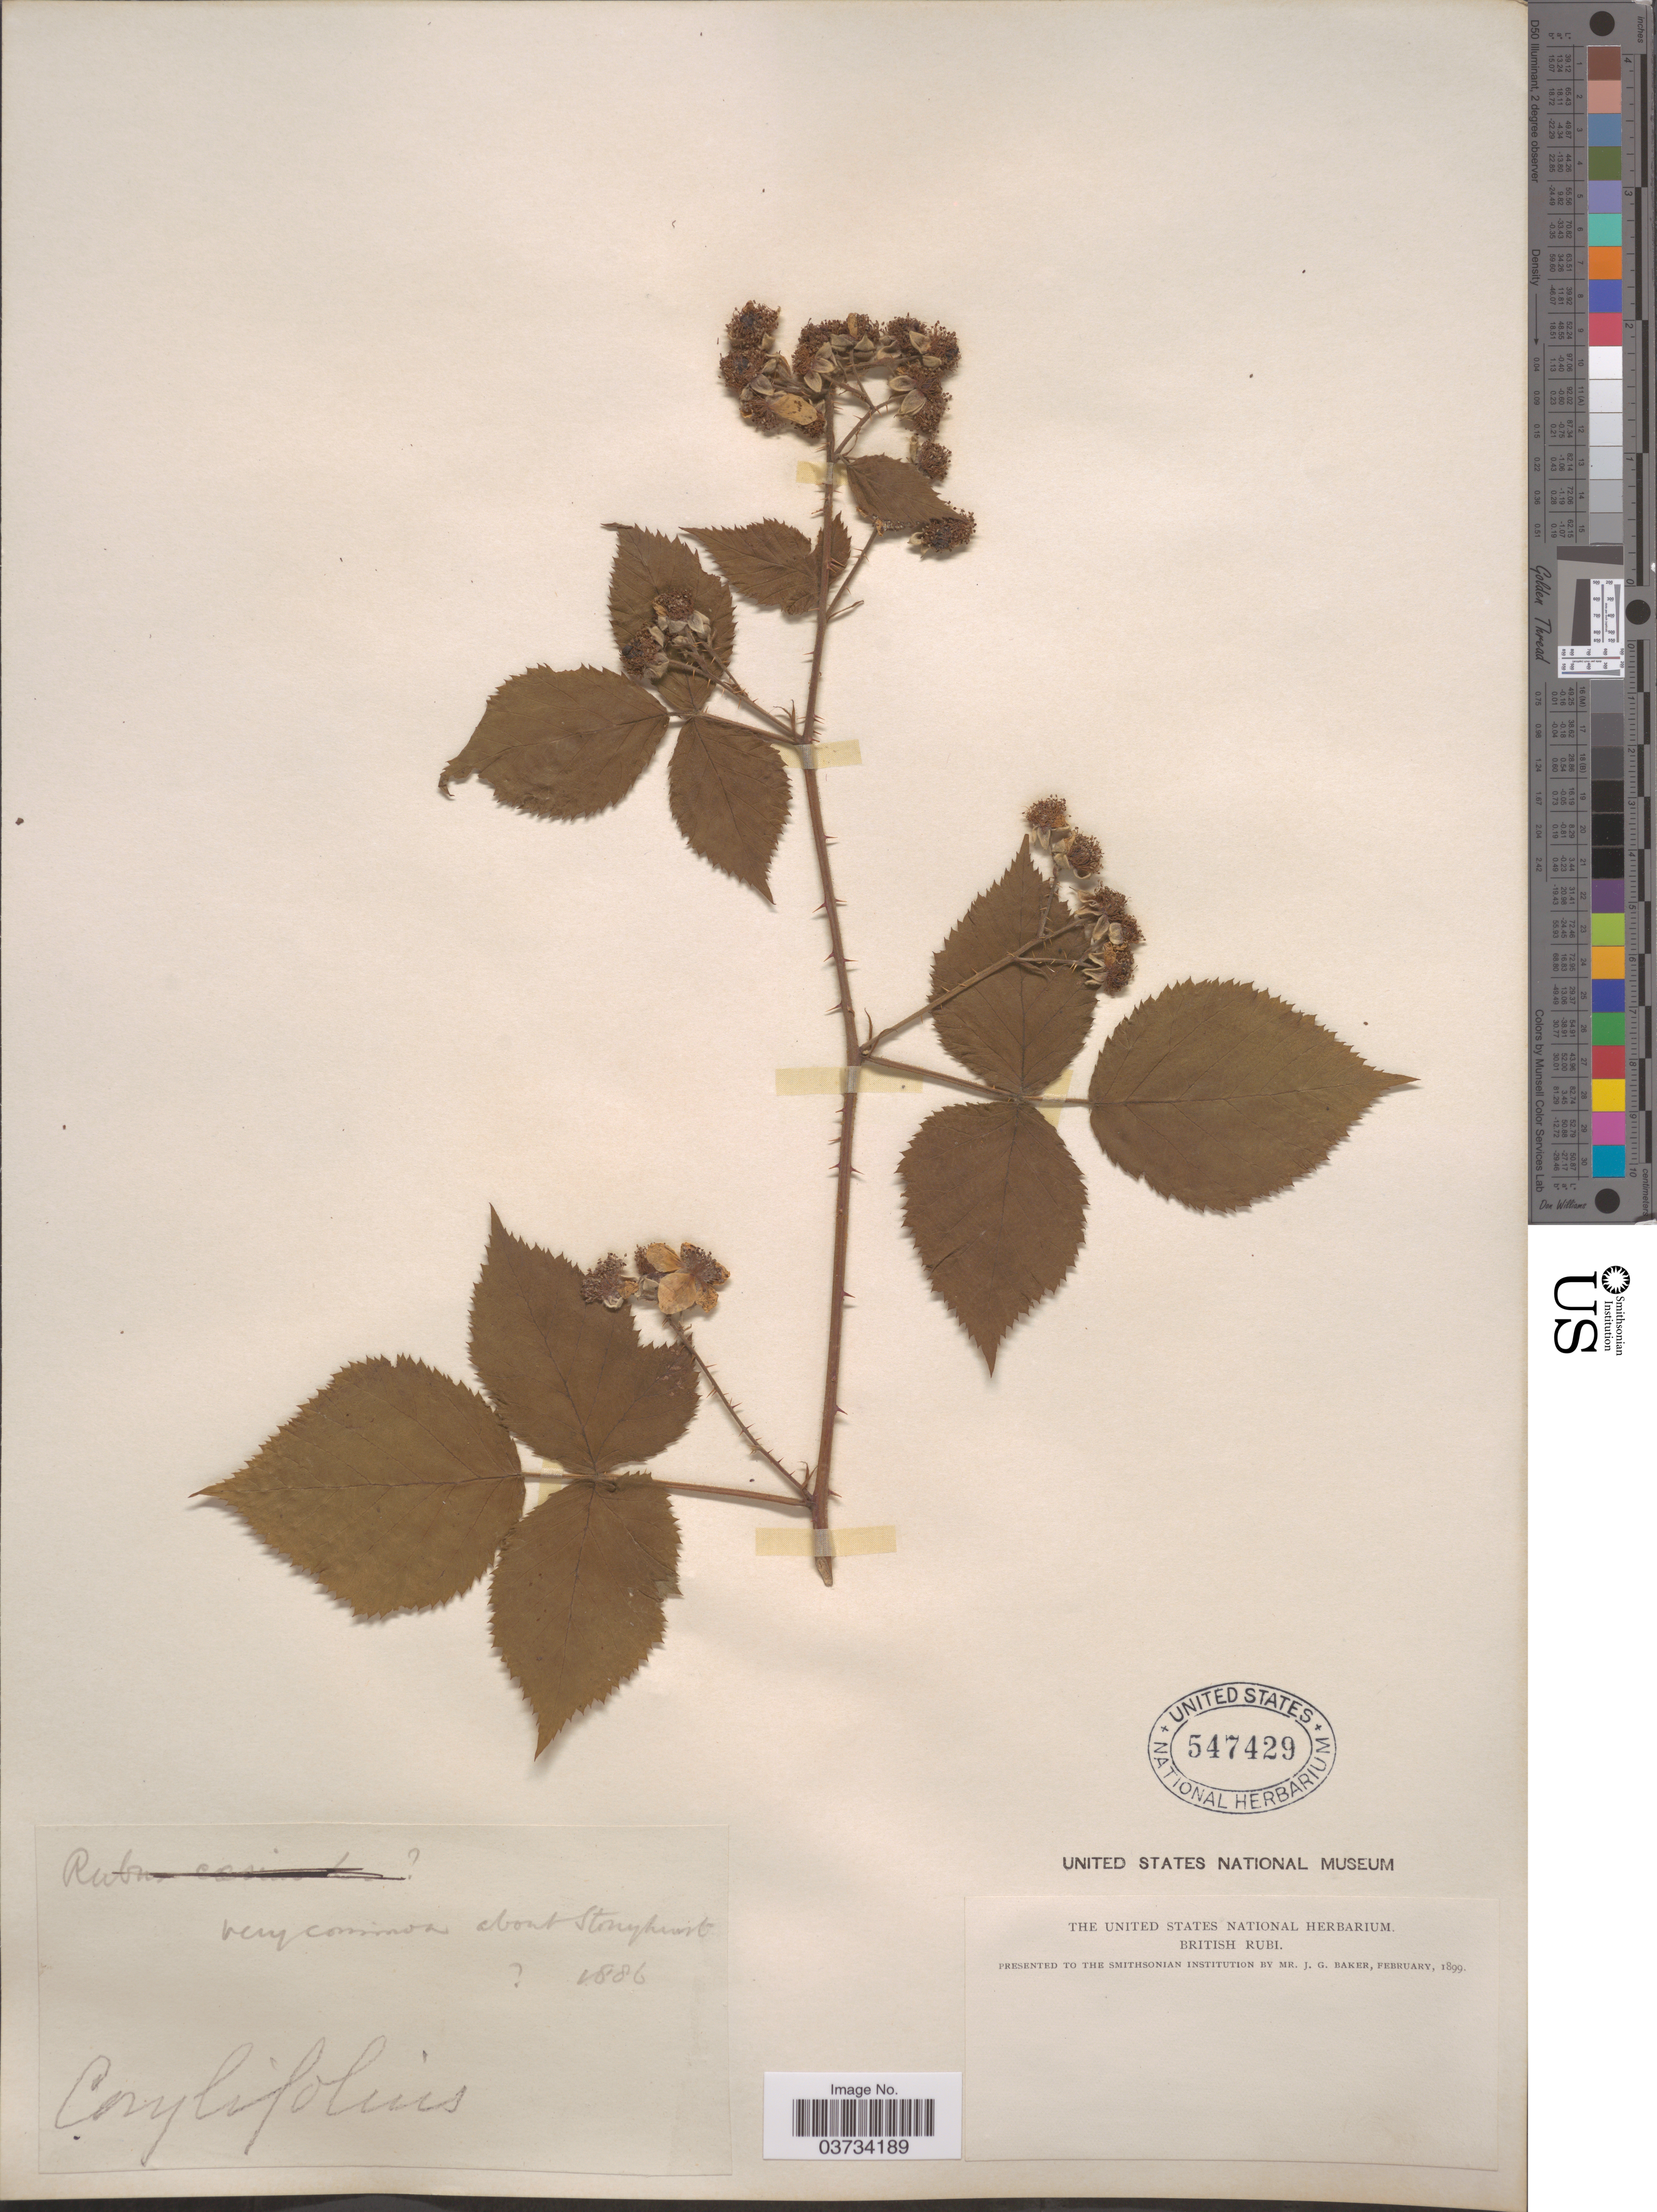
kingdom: Plantae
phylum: Tracheophyta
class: Magnoliopsida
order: Rosales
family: Rosaceae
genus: Rubus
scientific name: Rubus corylifolius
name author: Hayne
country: United Kingdom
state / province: England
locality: About Stonyhurst.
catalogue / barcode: US 547429